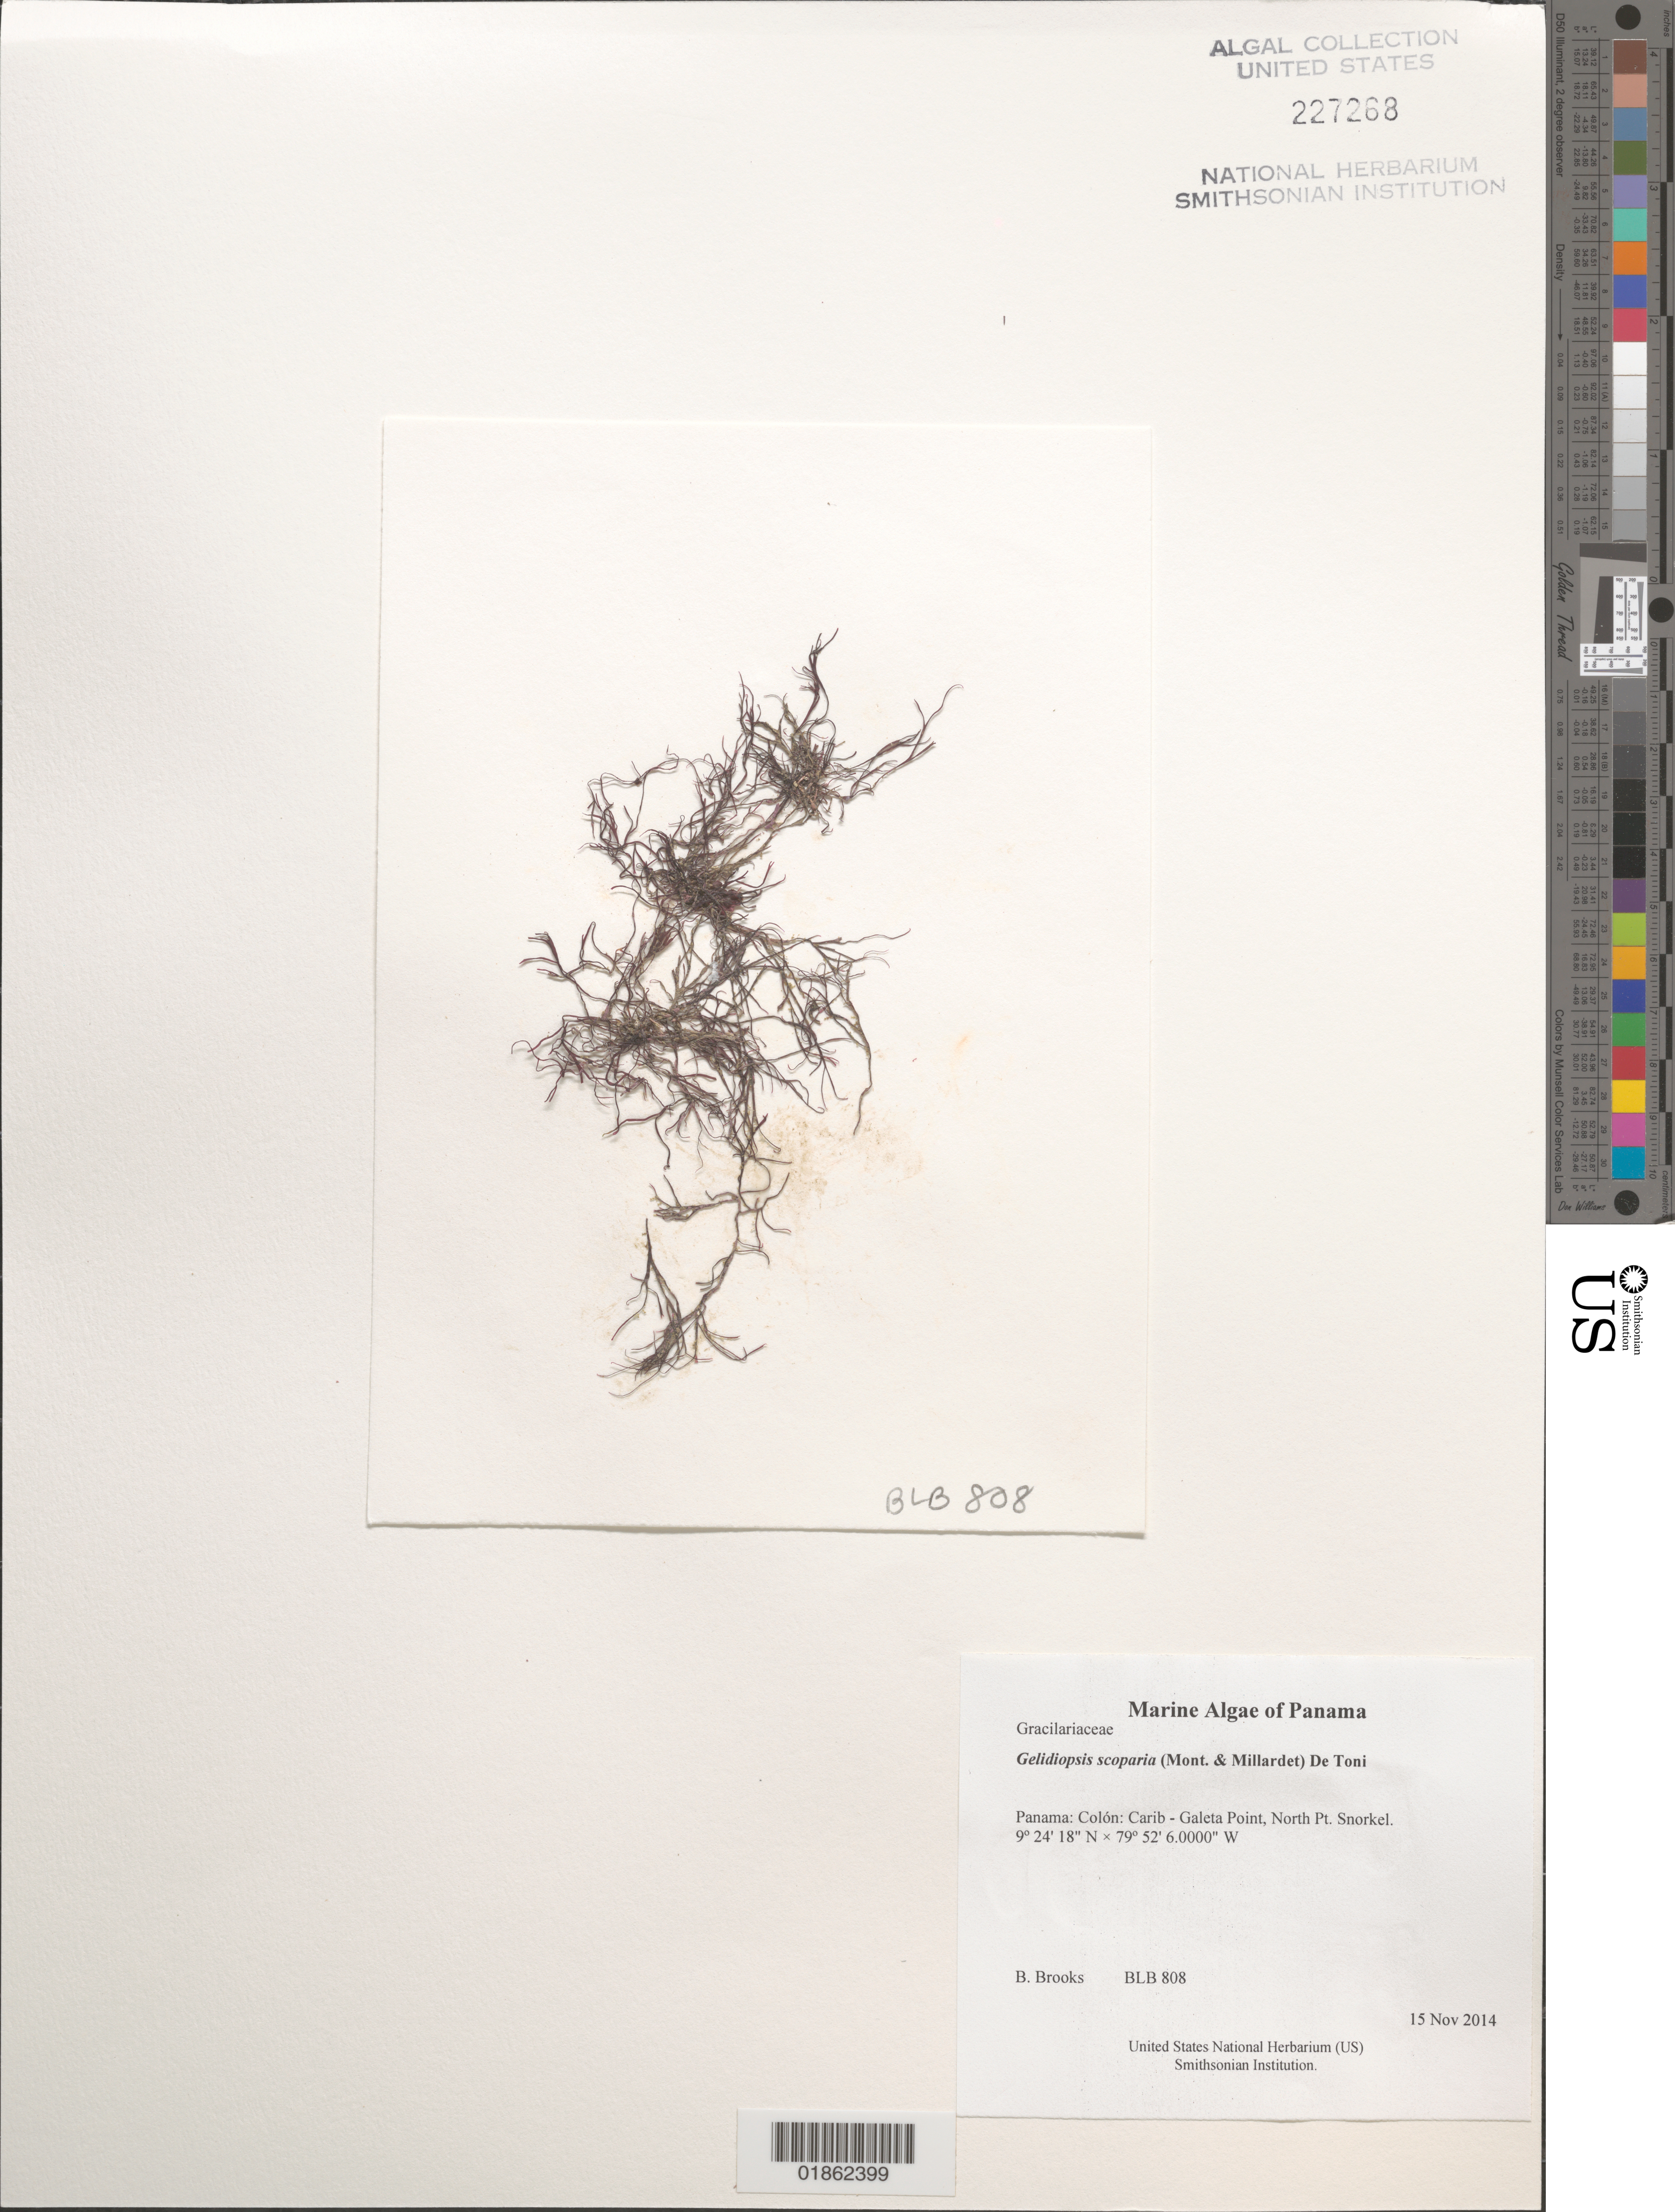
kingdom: Plantae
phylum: Rhodophyta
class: Florideophyceae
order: Rhodymeniales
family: Lomentariaceae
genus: Ceratodictyon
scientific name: Ceratodictyon scoparium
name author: (Mont. & Millardet) R.E. Norris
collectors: B. Brooks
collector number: BLB 808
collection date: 2014-11-15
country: Panama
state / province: Colón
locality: Carib - Galeta Point, North Pt.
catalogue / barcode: US 227268